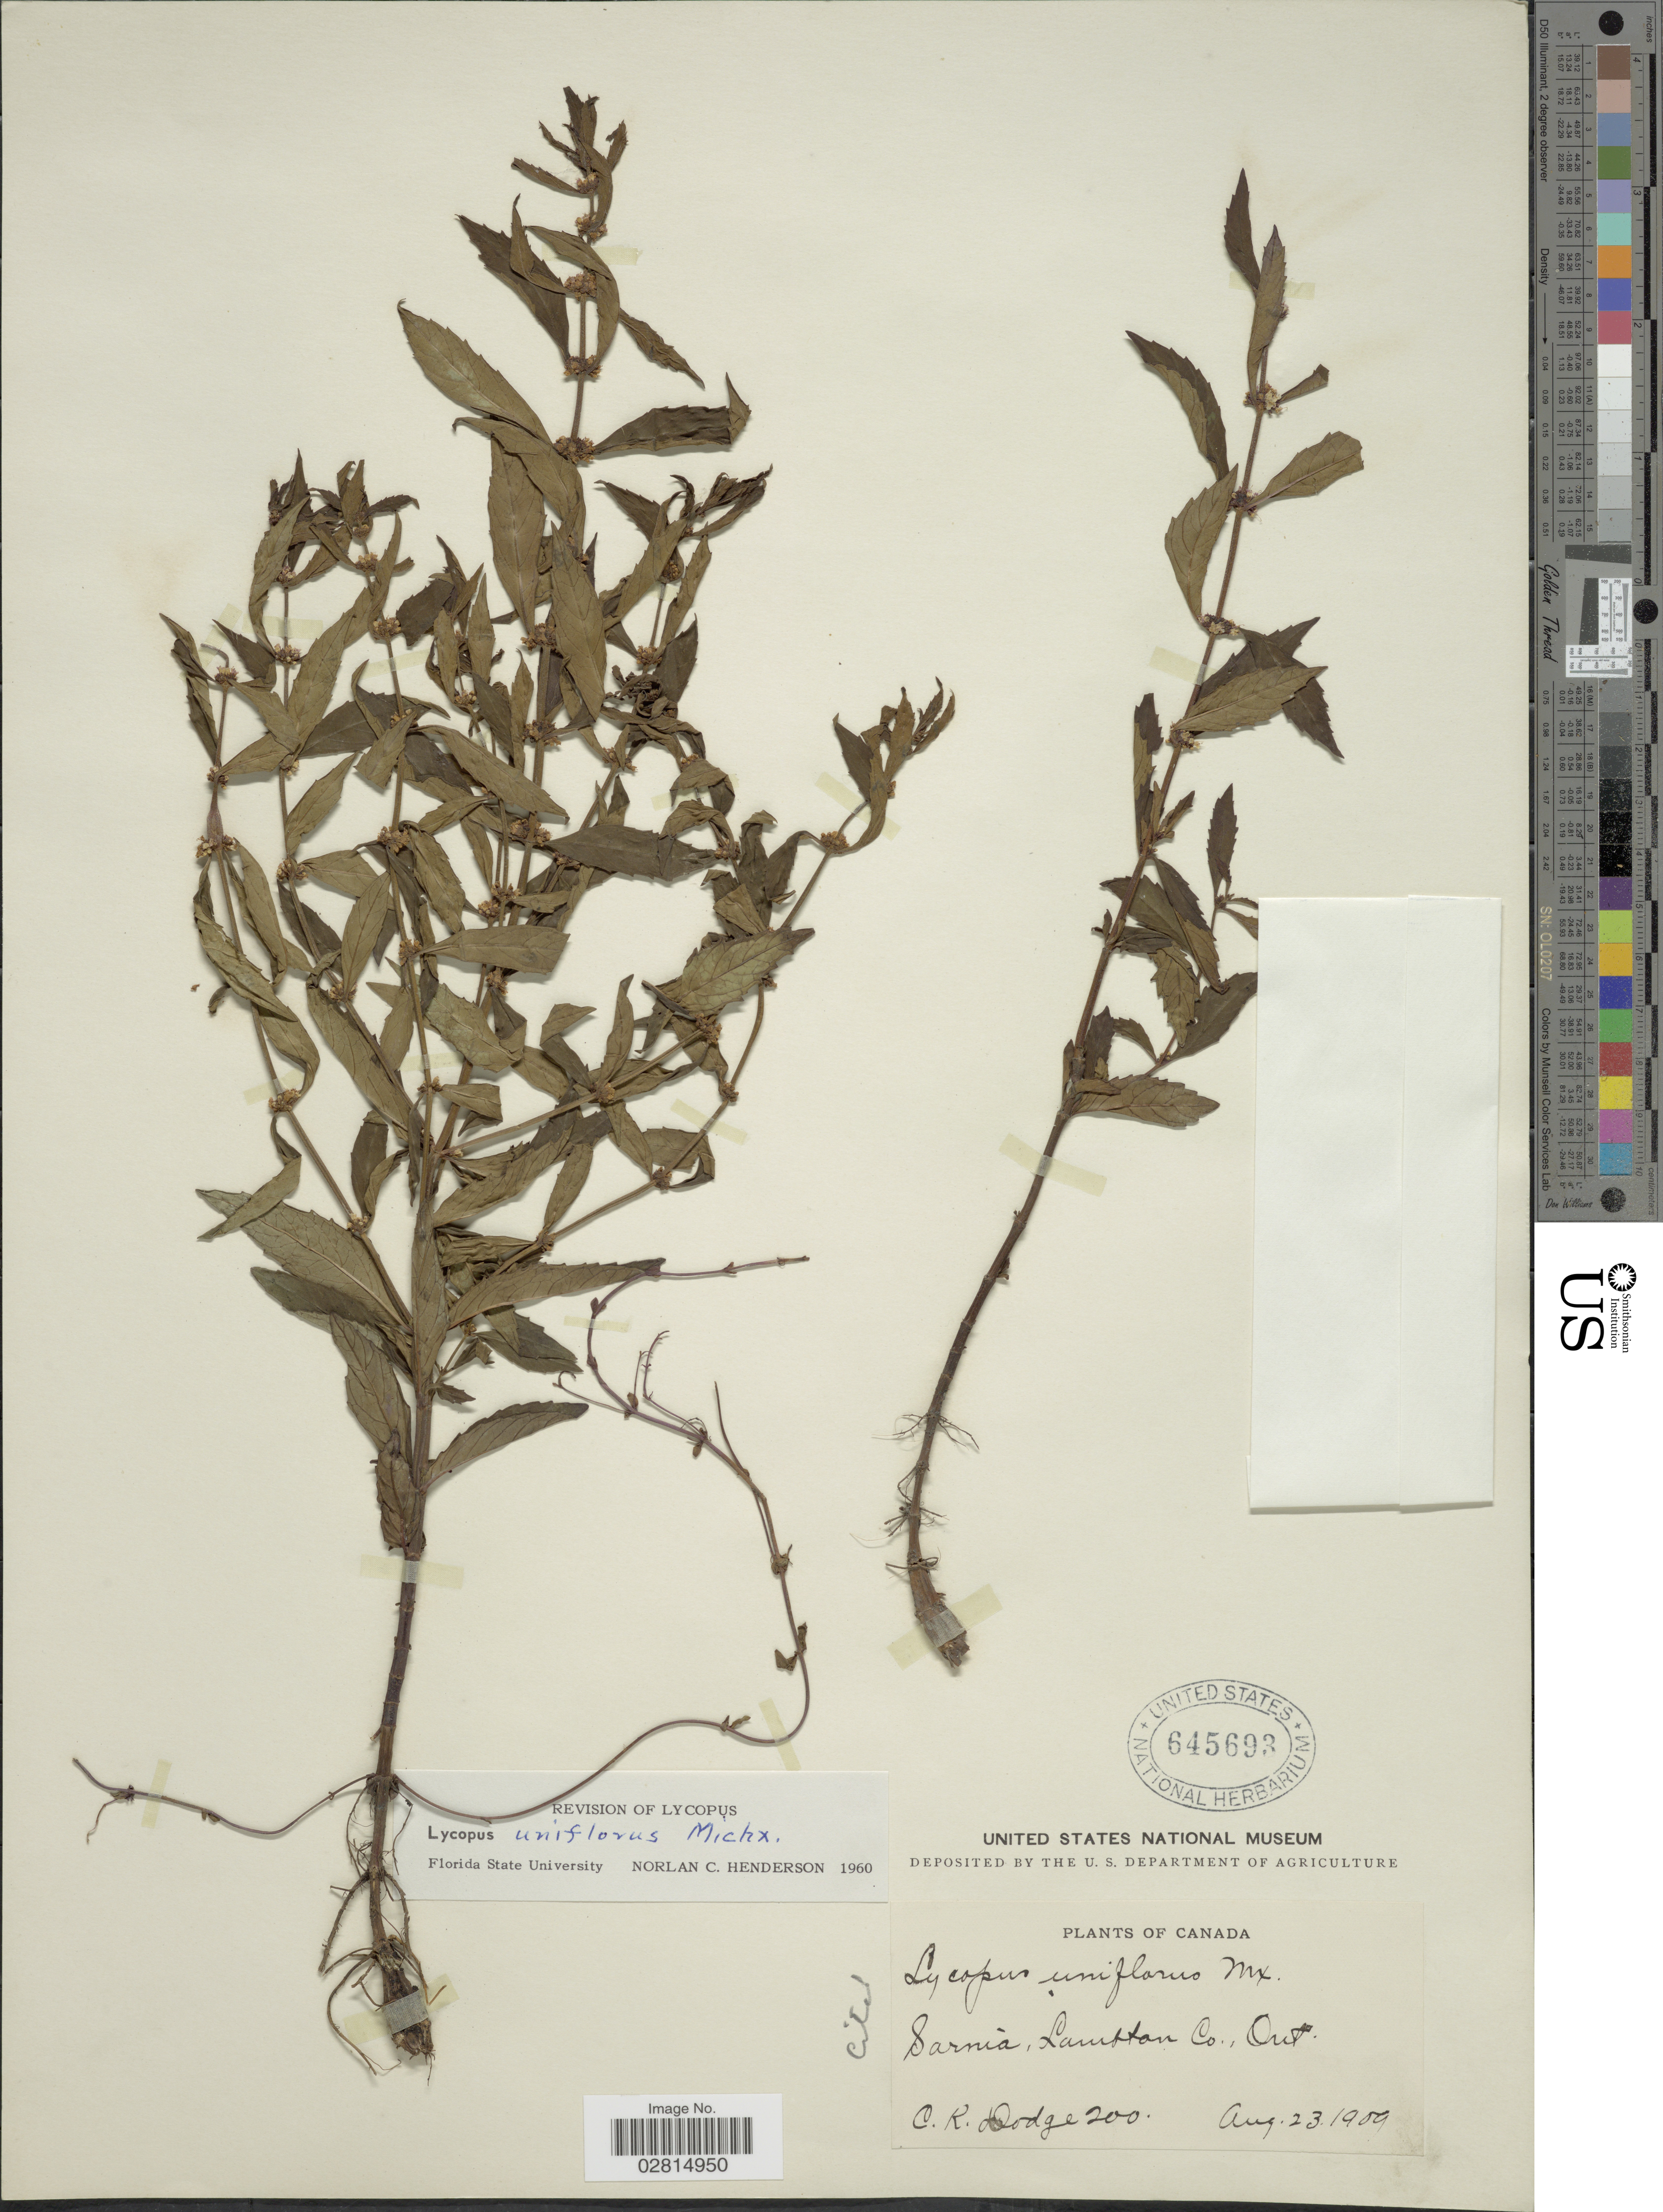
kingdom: Plantae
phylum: Tracheophyta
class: Magnoliopsida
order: Lamiales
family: Lamiaceae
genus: Lycopus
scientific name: Lycopus uniflorus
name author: Michx.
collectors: C. Dodge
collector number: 200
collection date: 1909-08-23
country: Canada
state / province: Ontario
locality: Sarnia, Lambton Co., Ont.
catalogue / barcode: US 645693